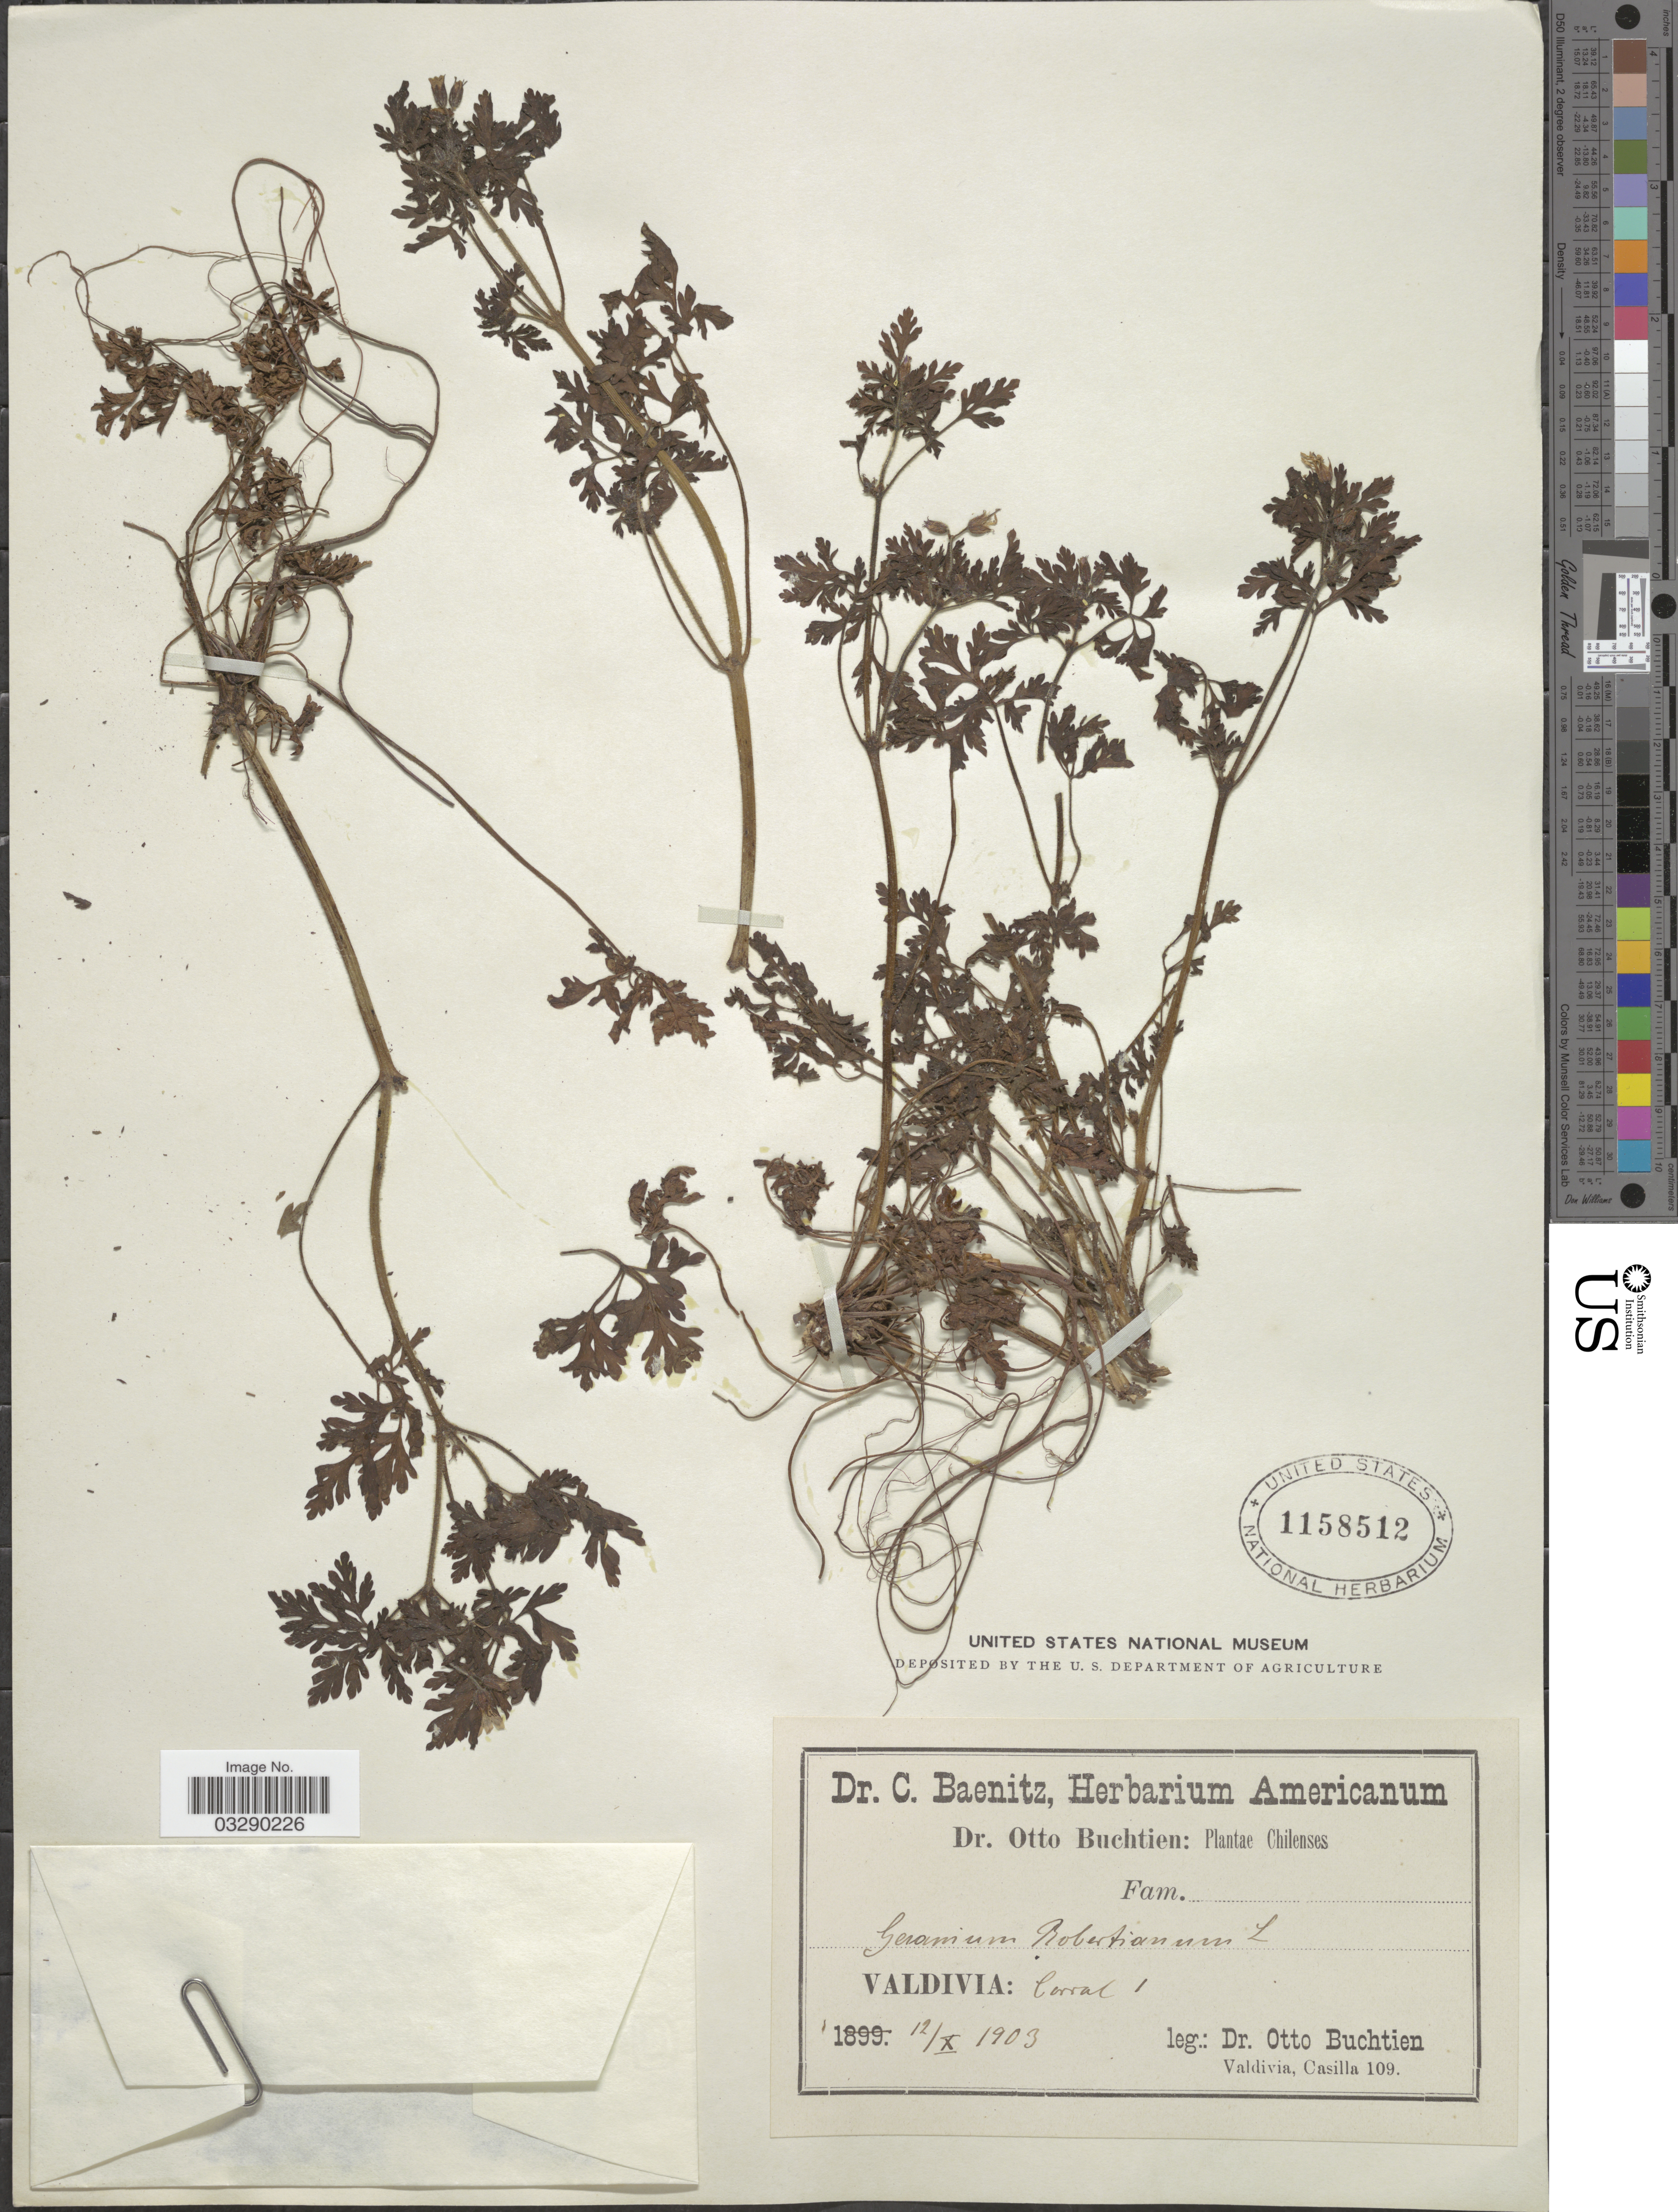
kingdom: Plantae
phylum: Tracheophyta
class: Magnoliopsida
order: Geraniales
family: Geraniaceae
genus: Geranium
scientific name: Geranium robertianum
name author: L.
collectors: O. Buchtien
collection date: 1909-10-12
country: Chile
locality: Valdivia: Corral.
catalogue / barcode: US 1158512